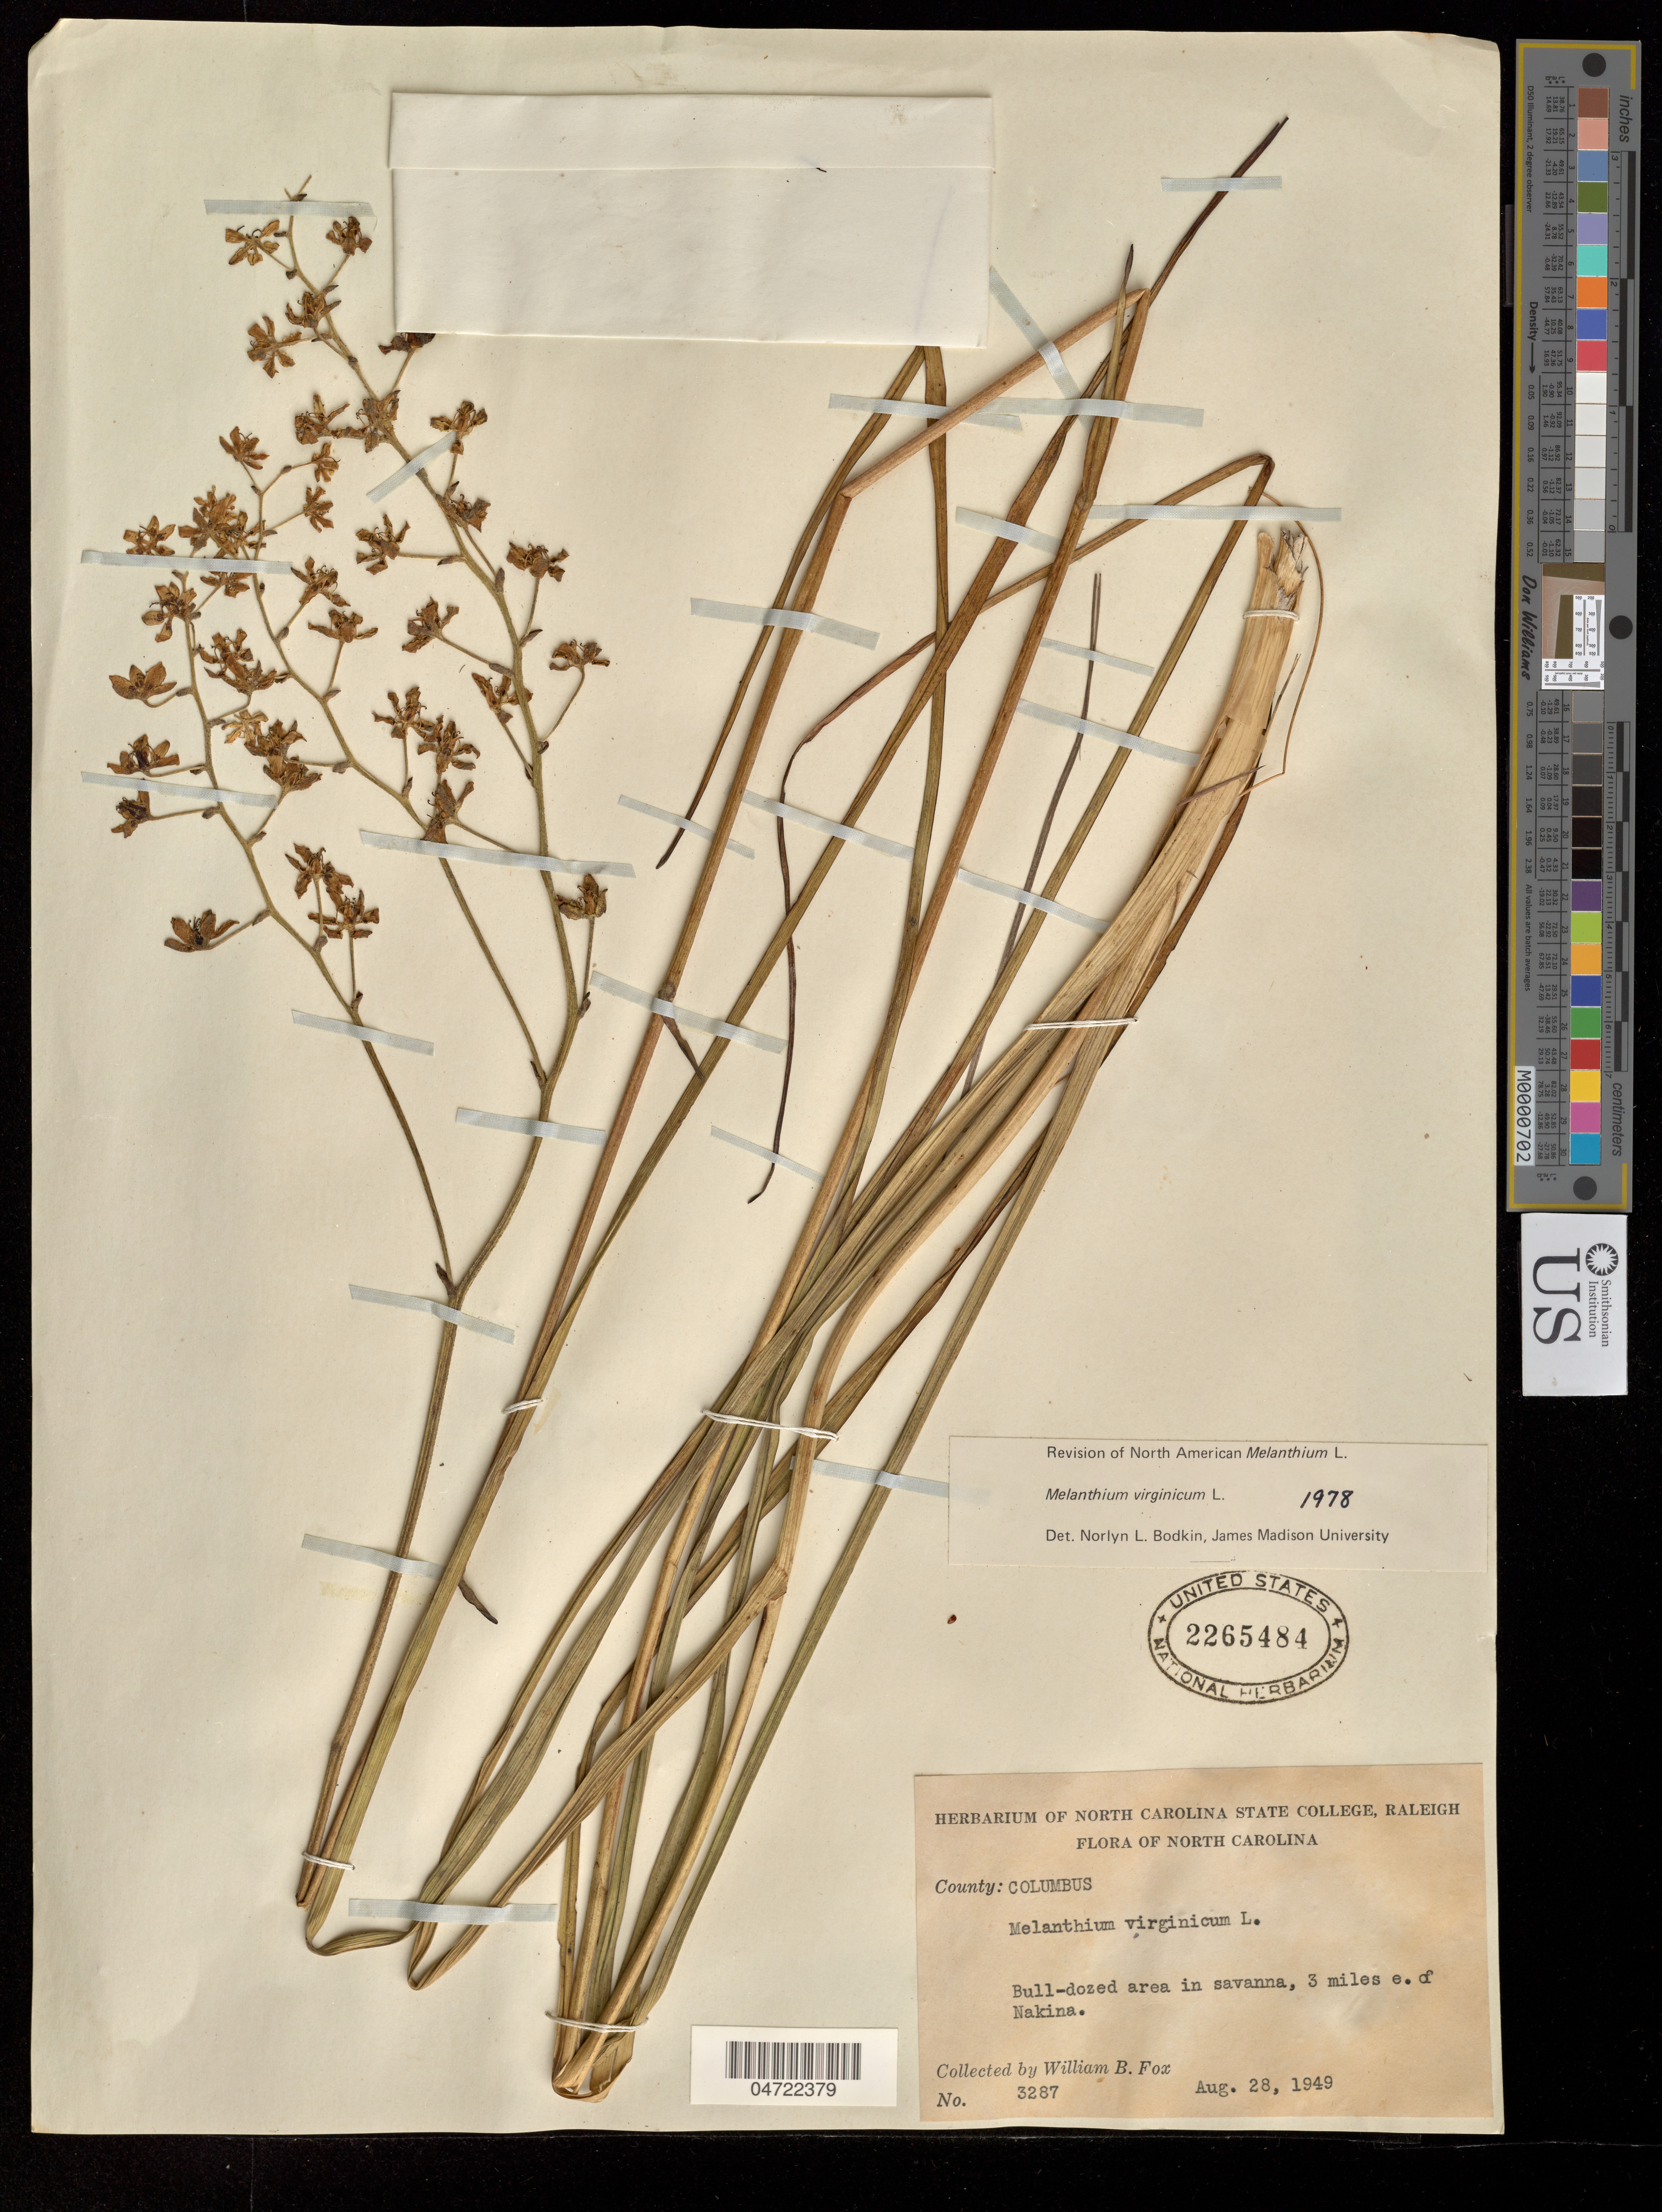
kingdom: Plantae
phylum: Tracheophyta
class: Liliopsida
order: Liliales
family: Melanthiaceae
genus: Melanthium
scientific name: Melanthium virginicum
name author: L.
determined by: Bodkin, N. L.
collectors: W. B. Fox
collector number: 3287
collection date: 1949-08-28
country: United States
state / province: North Carolina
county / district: Columbus County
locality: Bull-dozed area in savanna, 3 miles east of Nakina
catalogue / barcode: US 2265484